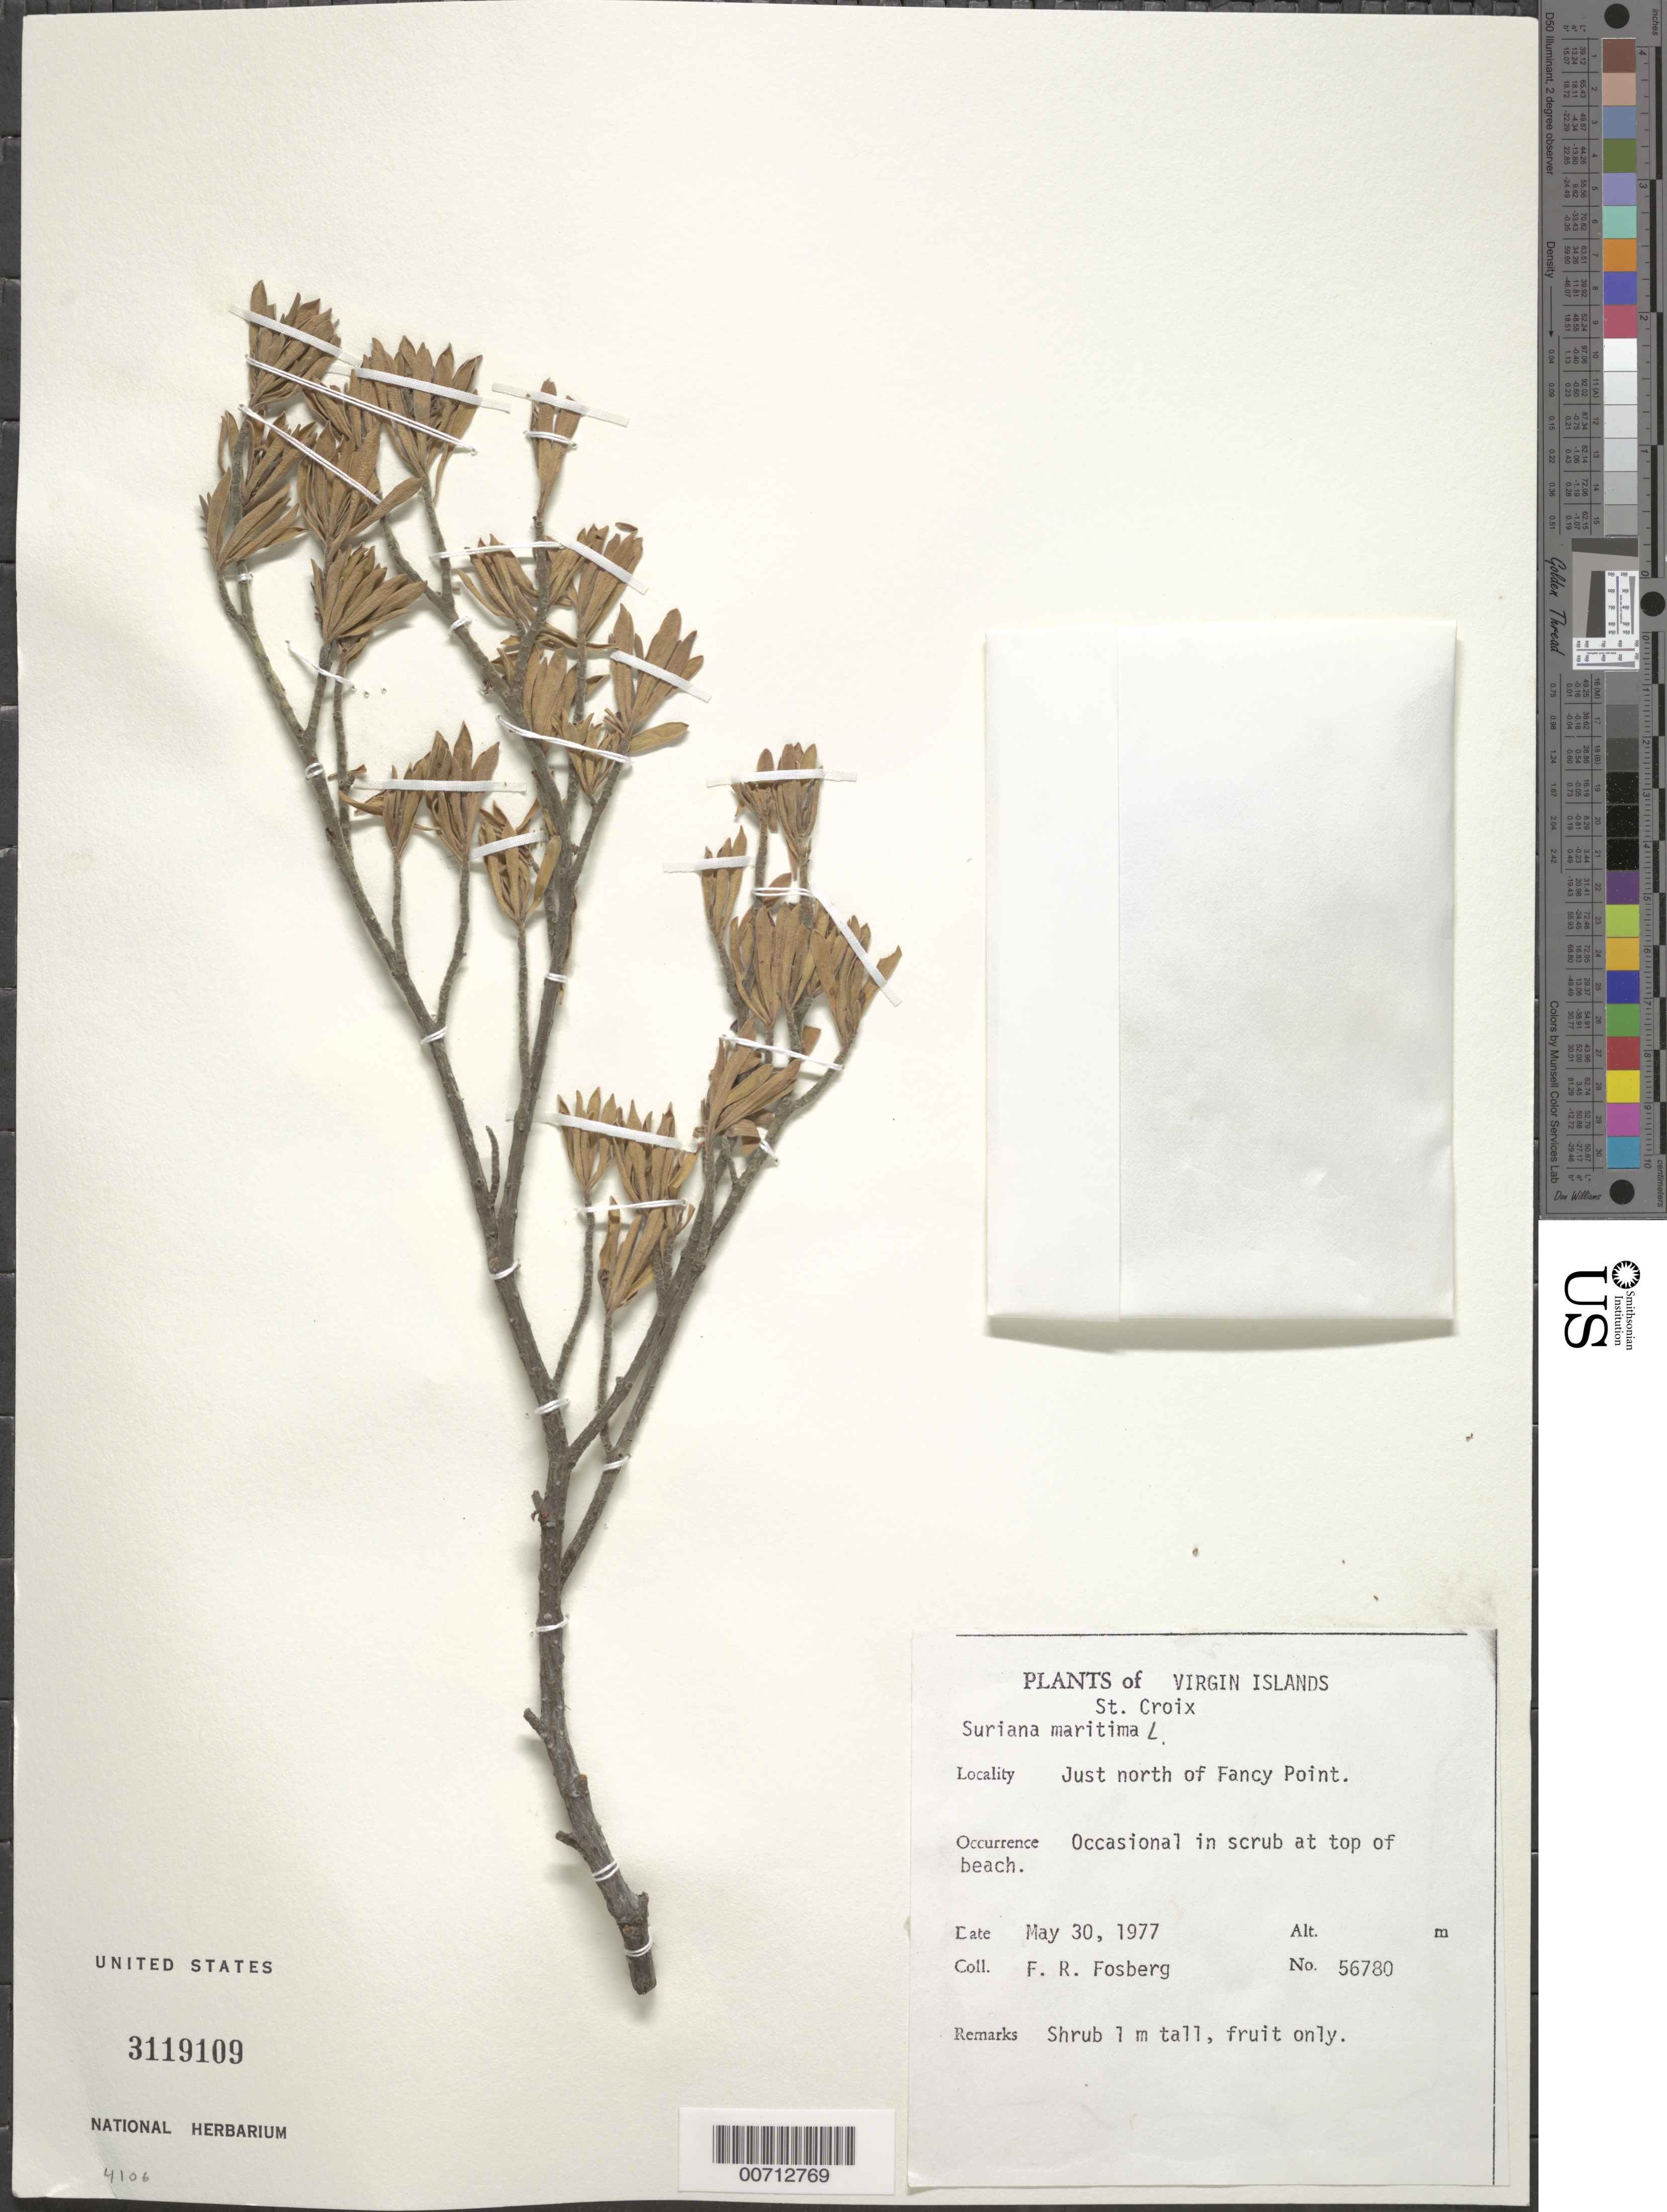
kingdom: Plantae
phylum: Tracheophyta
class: Magnoliopsida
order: Fabales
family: Surianaceae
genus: Suriana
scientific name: Suriana maritima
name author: L.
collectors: F. R. Fosberg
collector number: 56780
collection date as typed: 30 May 1977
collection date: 1977-05-30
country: U.S. Virgin Islands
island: St. Croix Island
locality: Fancy Point, just N of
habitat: In scrub at top of beach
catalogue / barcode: US 3119109